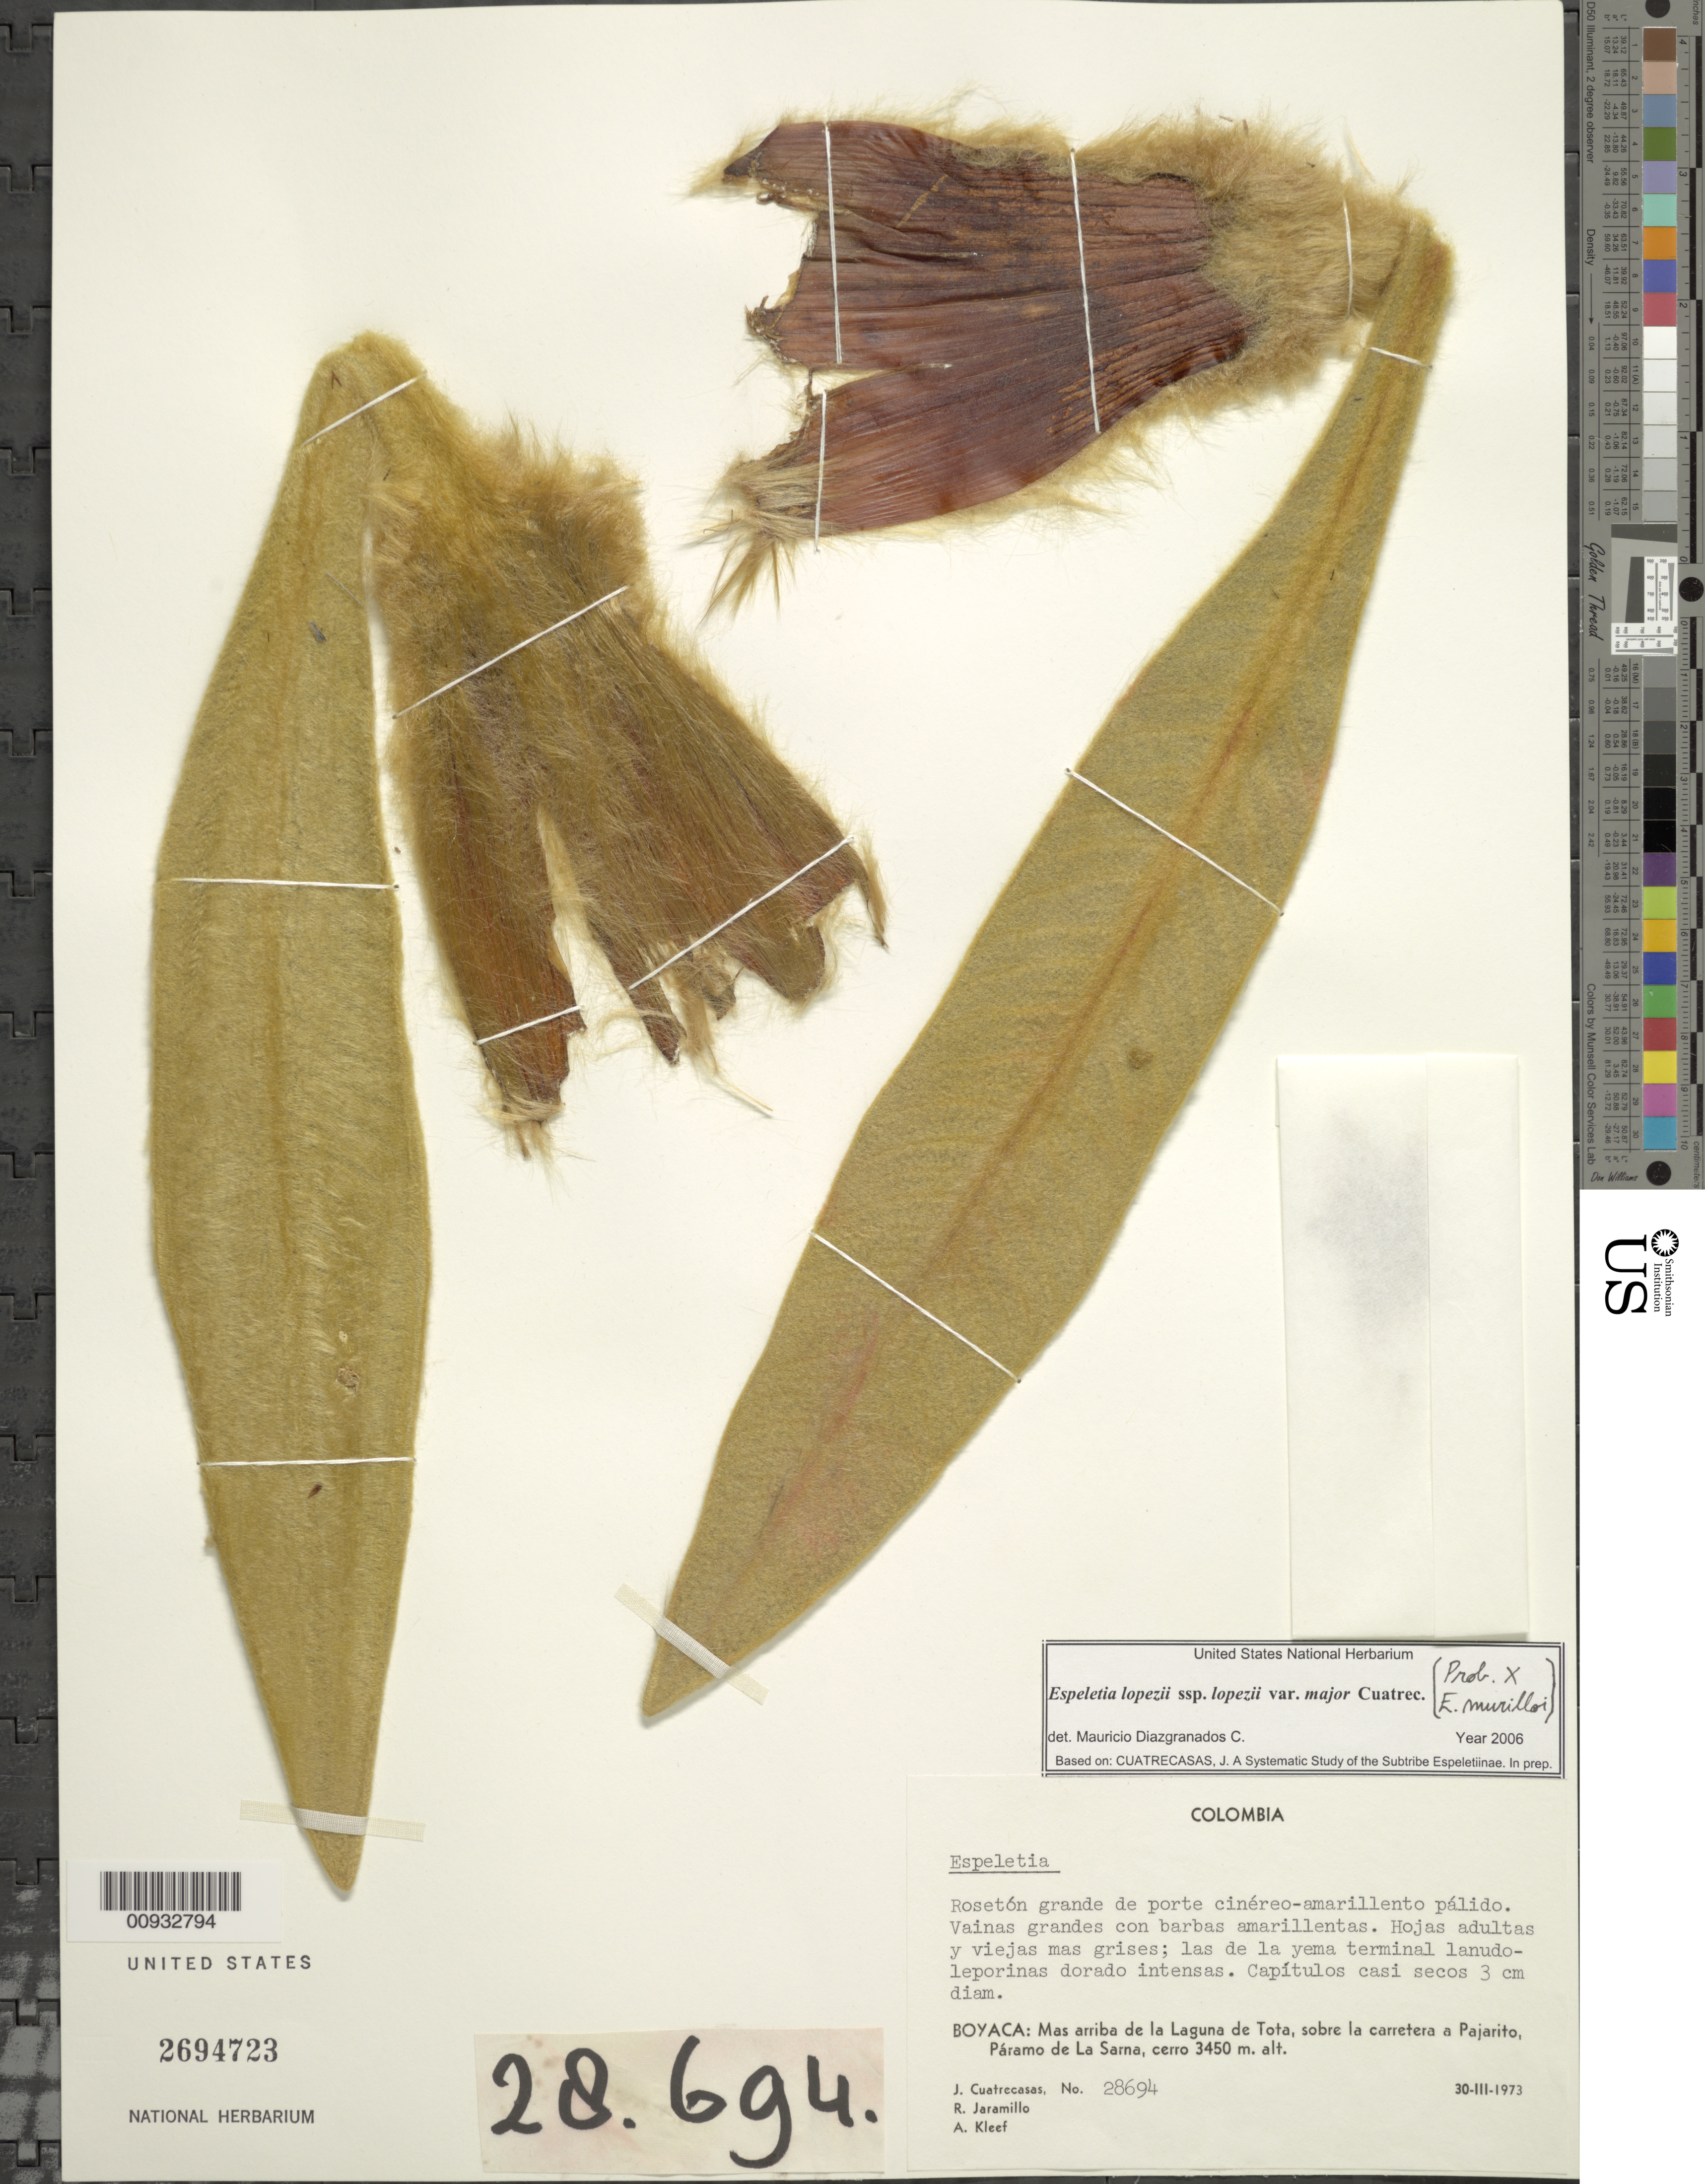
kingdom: Plantae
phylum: Tracheophyta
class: Magnoliopsida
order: Asterales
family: Asteraceae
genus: Espeletia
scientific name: Espeletia lopezii var. major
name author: Cuatrec.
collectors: J. Cuatrecasas, R. Jaramillo M. & A. Kleef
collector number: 28694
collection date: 1973-03-30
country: Colombia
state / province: Boyacá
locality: Mas arriba de la Laguna de Tota, sobre la carretera a Pajarito, Paramo de La Sarna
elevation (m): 3450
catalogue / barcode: US 2694723